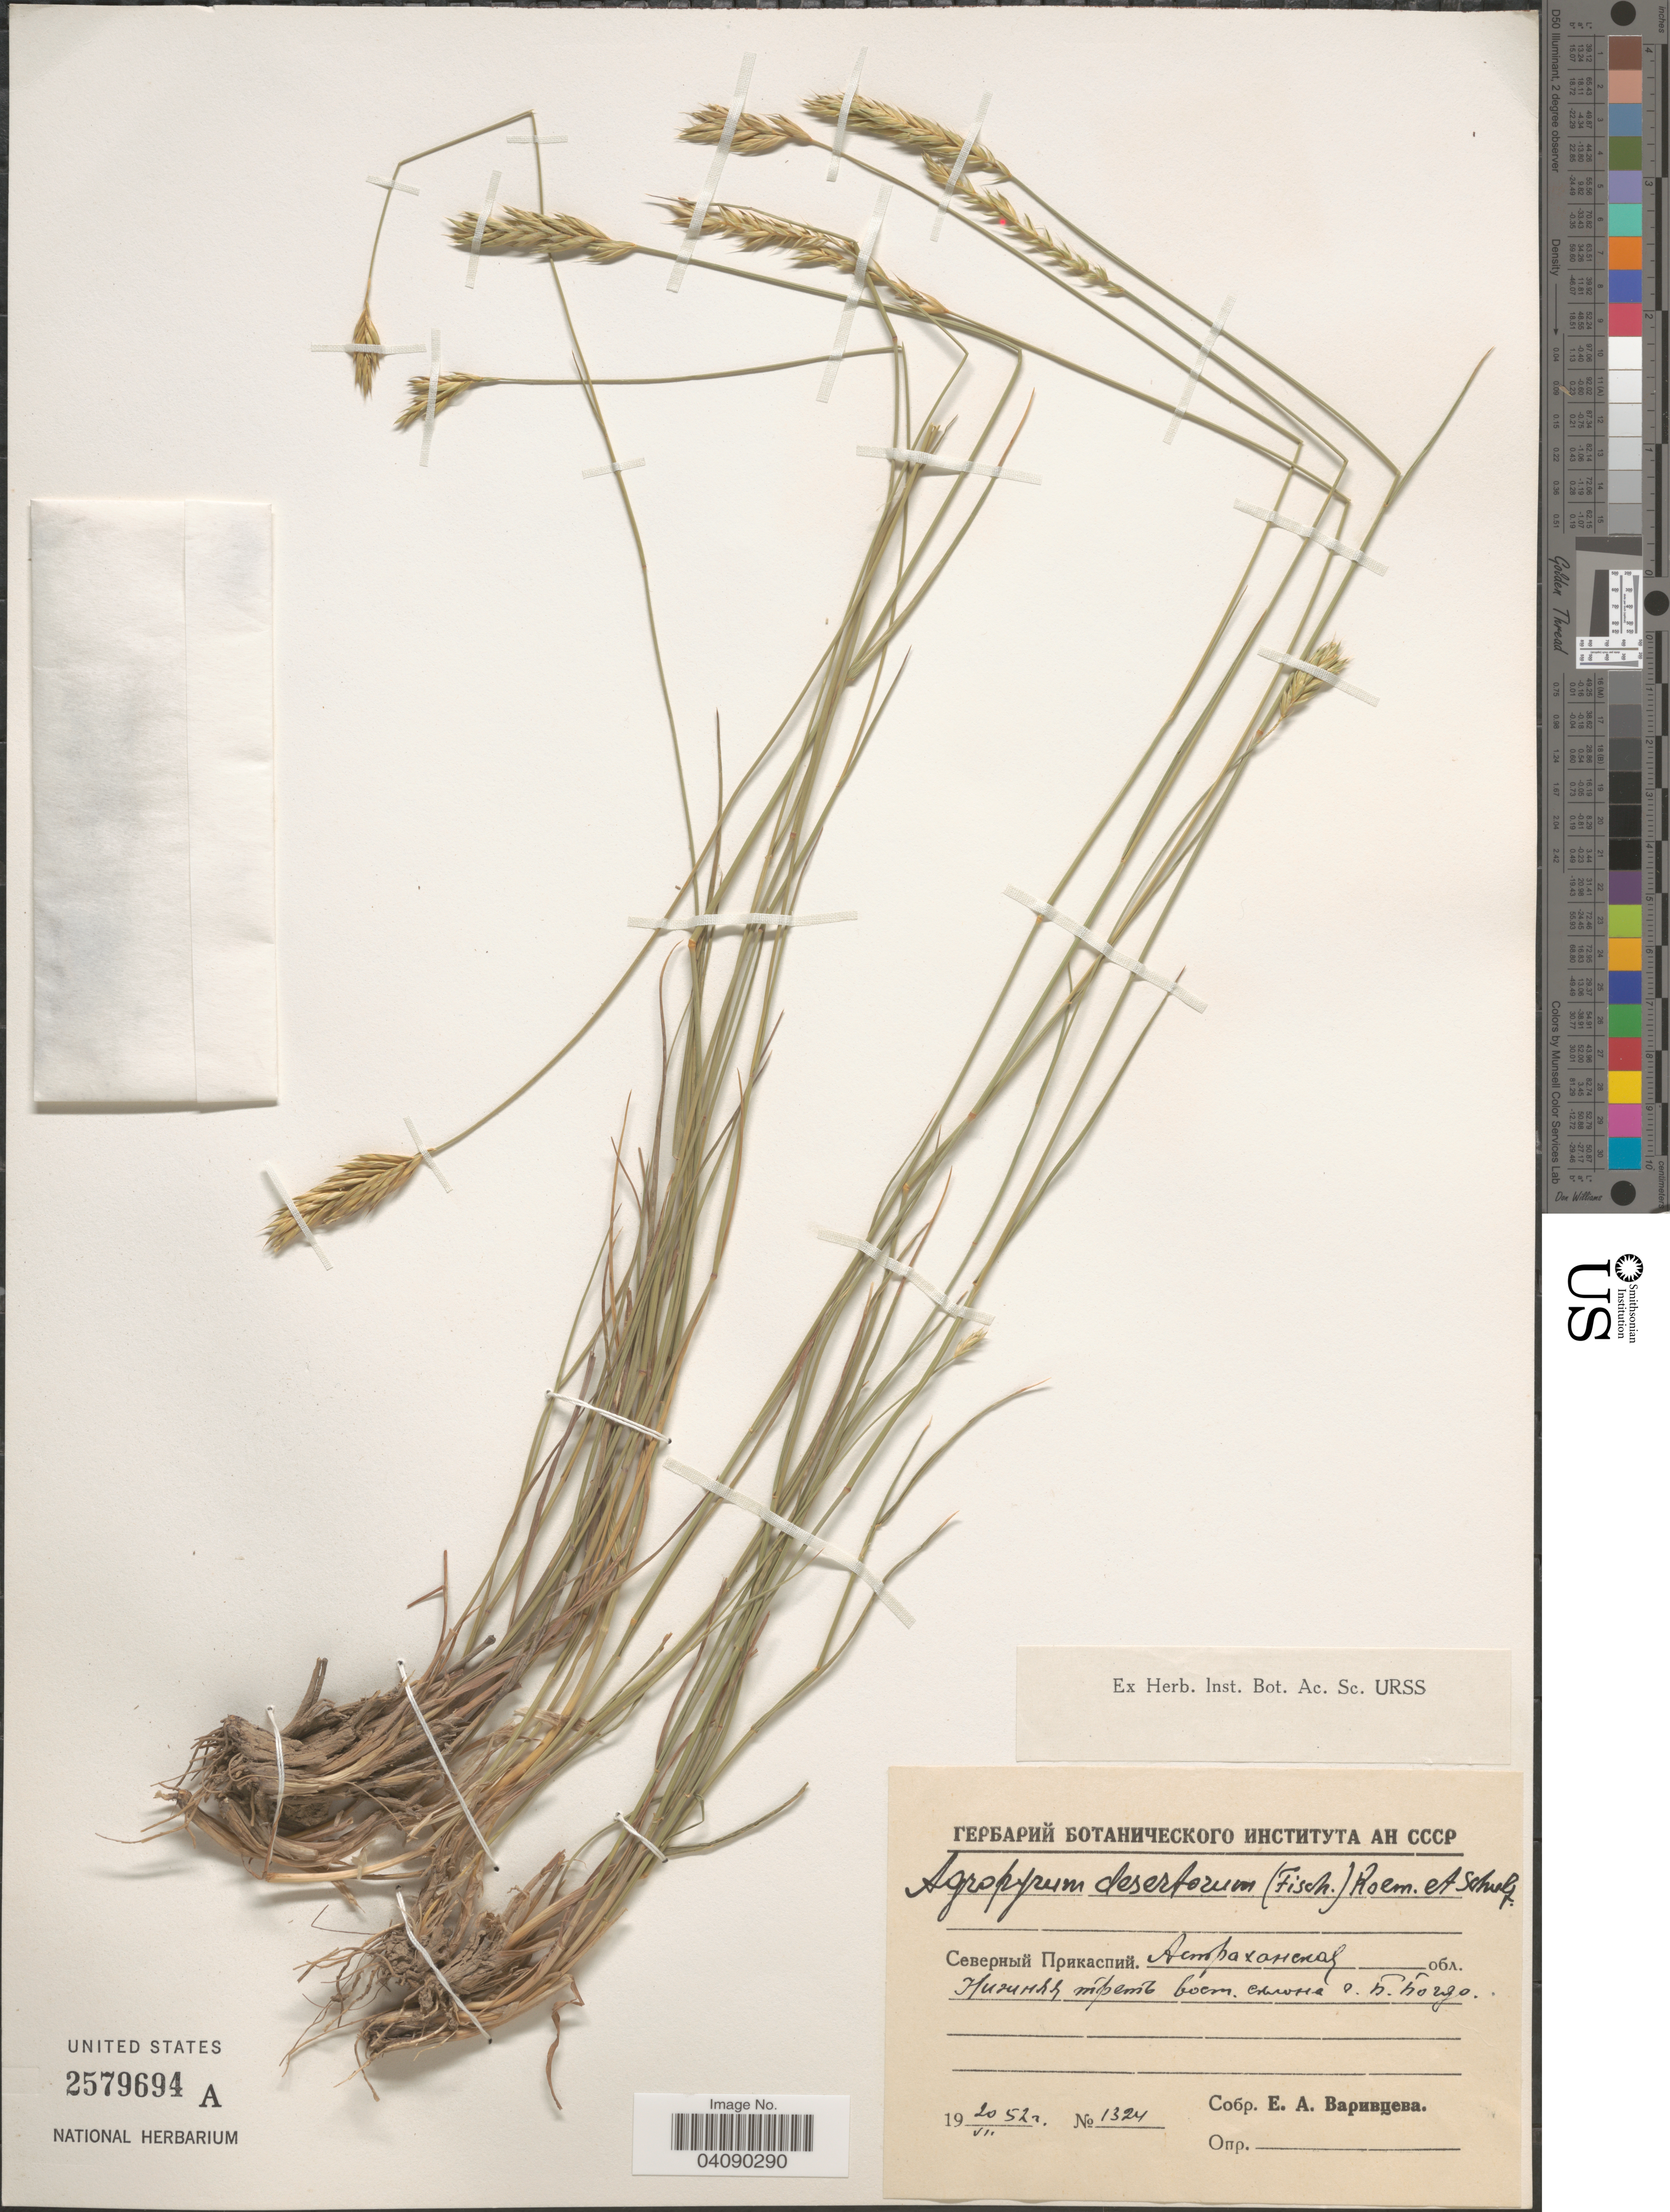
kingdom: Plantae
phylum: Tracheophyta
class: Liliopsida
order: Poales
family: Poaceae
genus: Agropyron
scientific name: Agropyron desertorum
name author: (Fisch. ex Link) Schult.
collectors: E. Varivtseva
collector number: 1324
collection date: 1952-07-20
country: Russian Federation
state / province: Astrakhan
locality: Bolshoye Bogdo Mt.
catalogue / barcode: US 2579694A